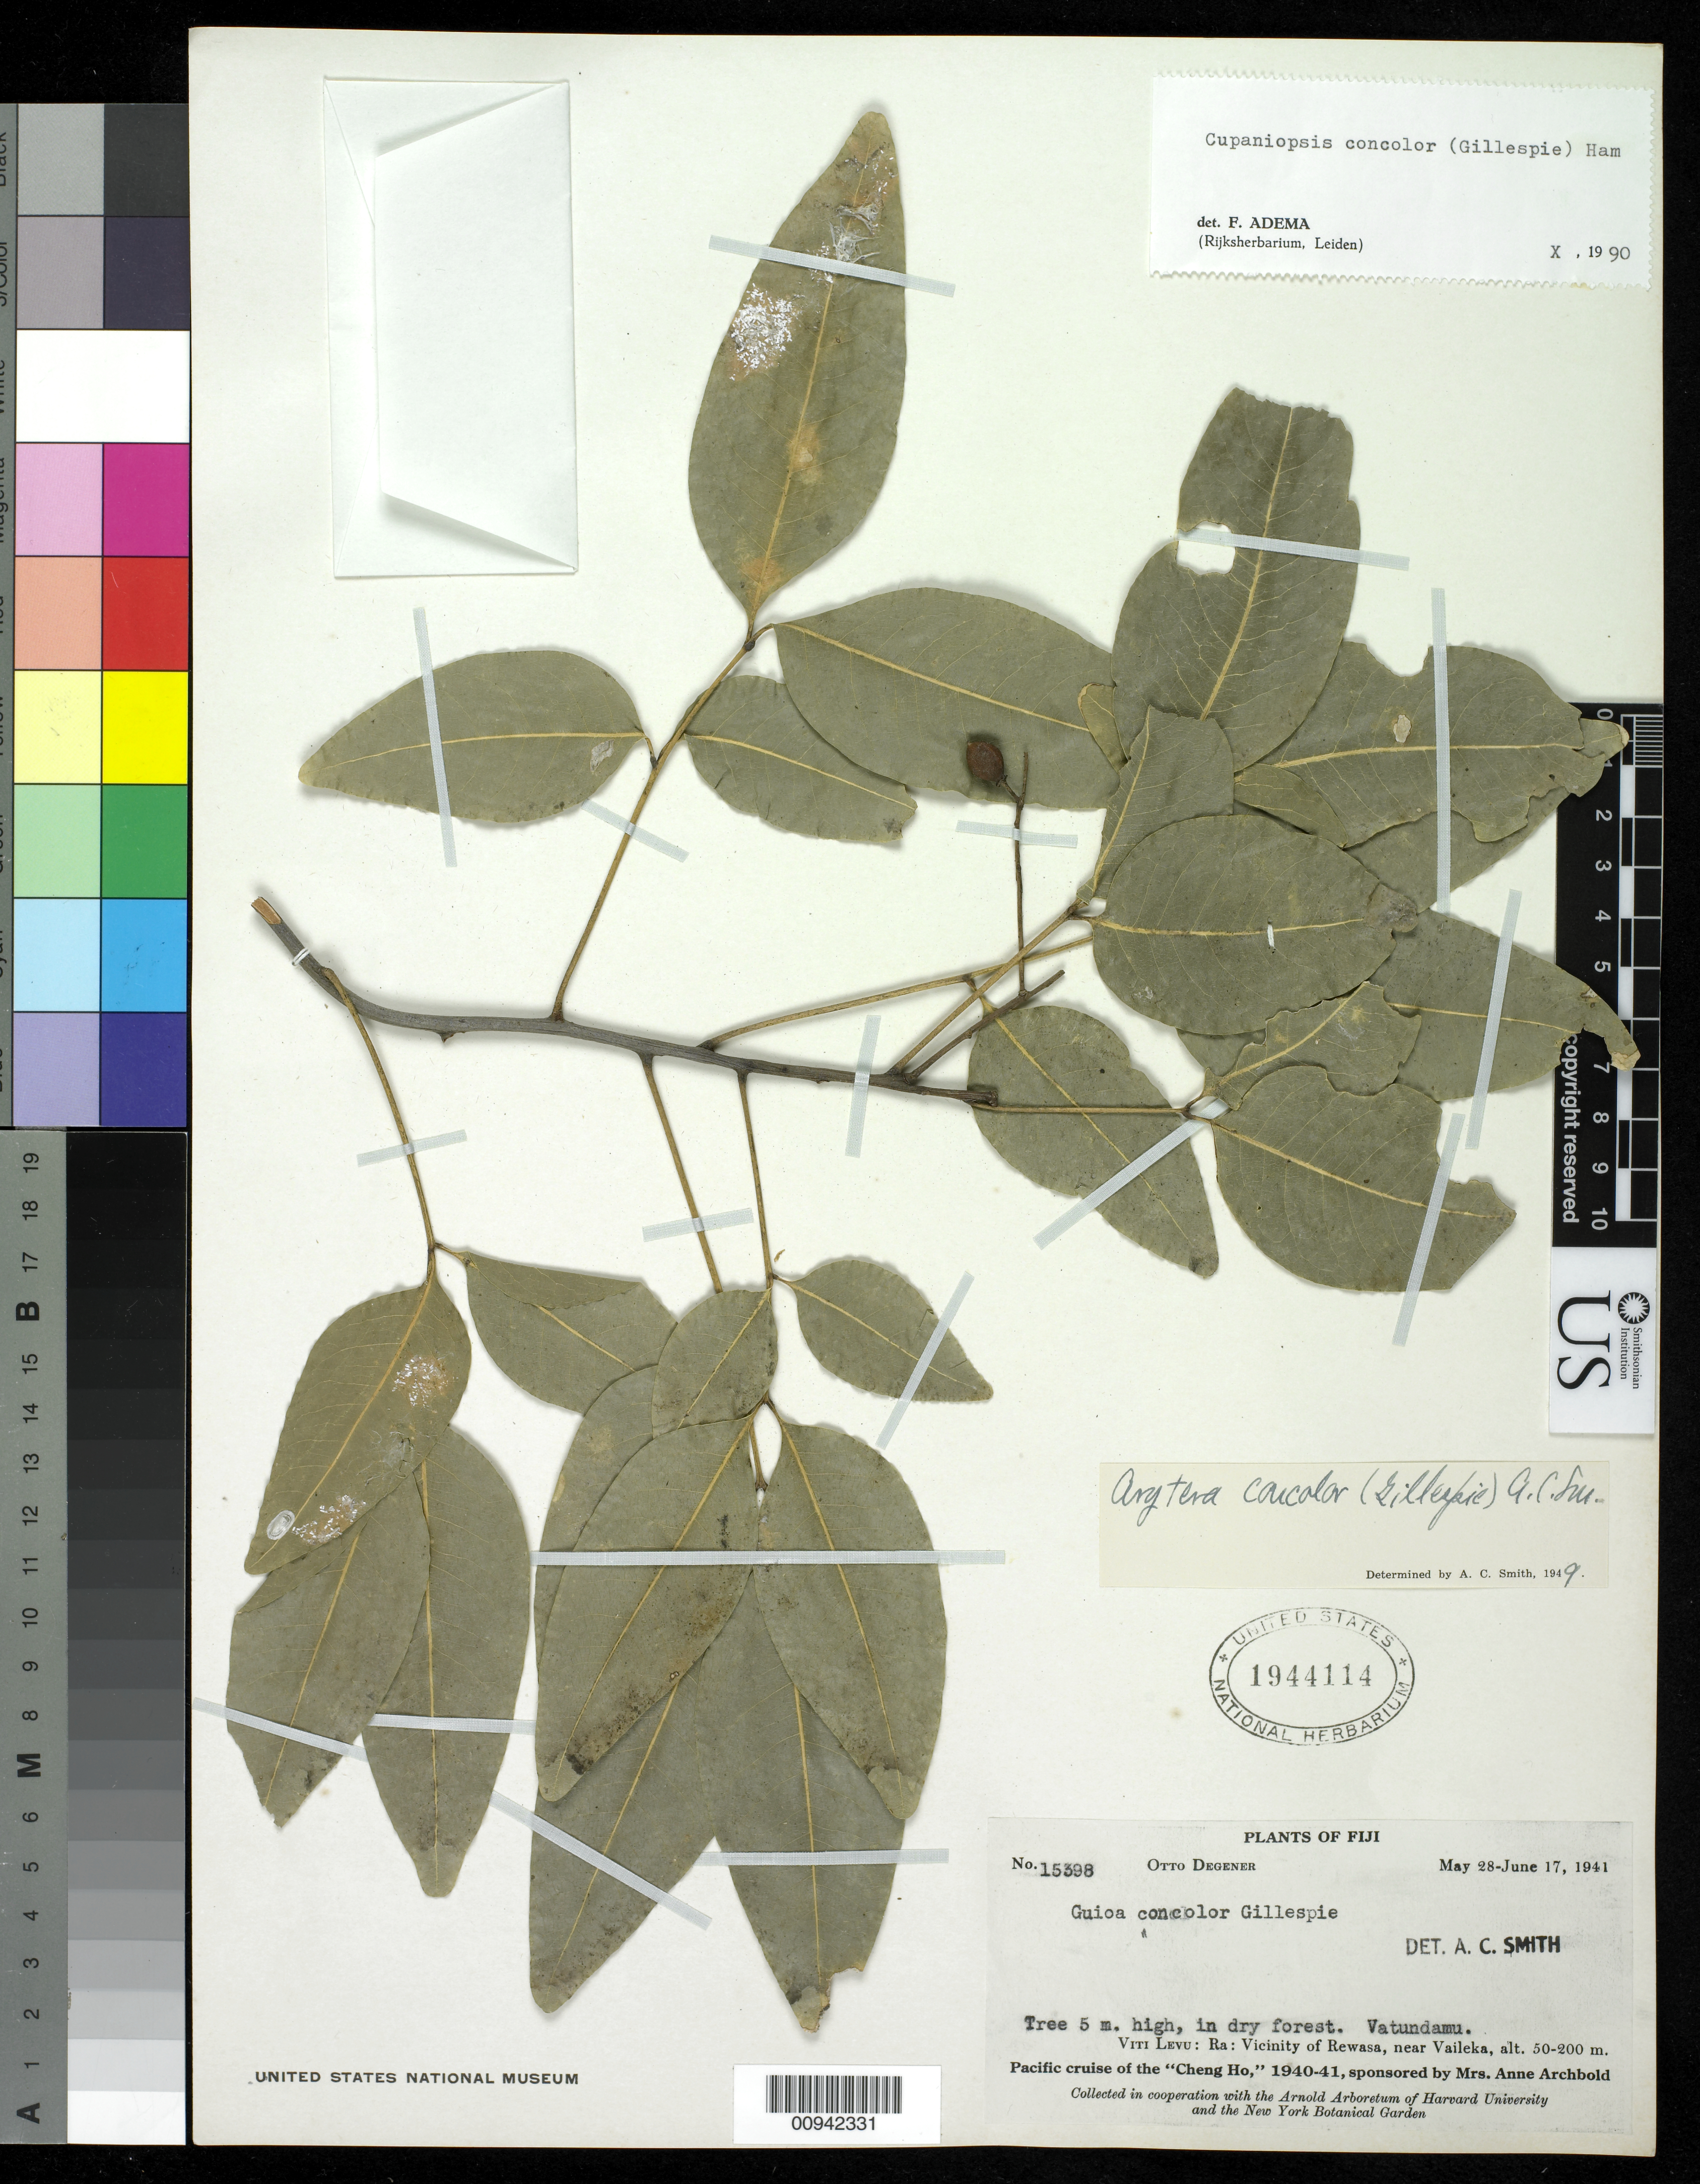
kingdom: Plantae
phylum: Tracheophyta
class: Magnoliopsida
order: Sapindales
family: Sapindaceae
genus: Cupaniopsis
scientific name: Cupaniopsis concolor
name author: (Gillespie) R.W. Ham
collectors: O. Degener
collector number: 15398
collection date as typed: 28 May 1941 to 17 Jun 1941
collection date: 1941-05-28/1941-06-17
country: Fiji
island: Viti Levu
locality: Ra: Vicinity of Rewasa, Near Vaileka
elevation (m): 50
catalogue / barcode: US 1944114